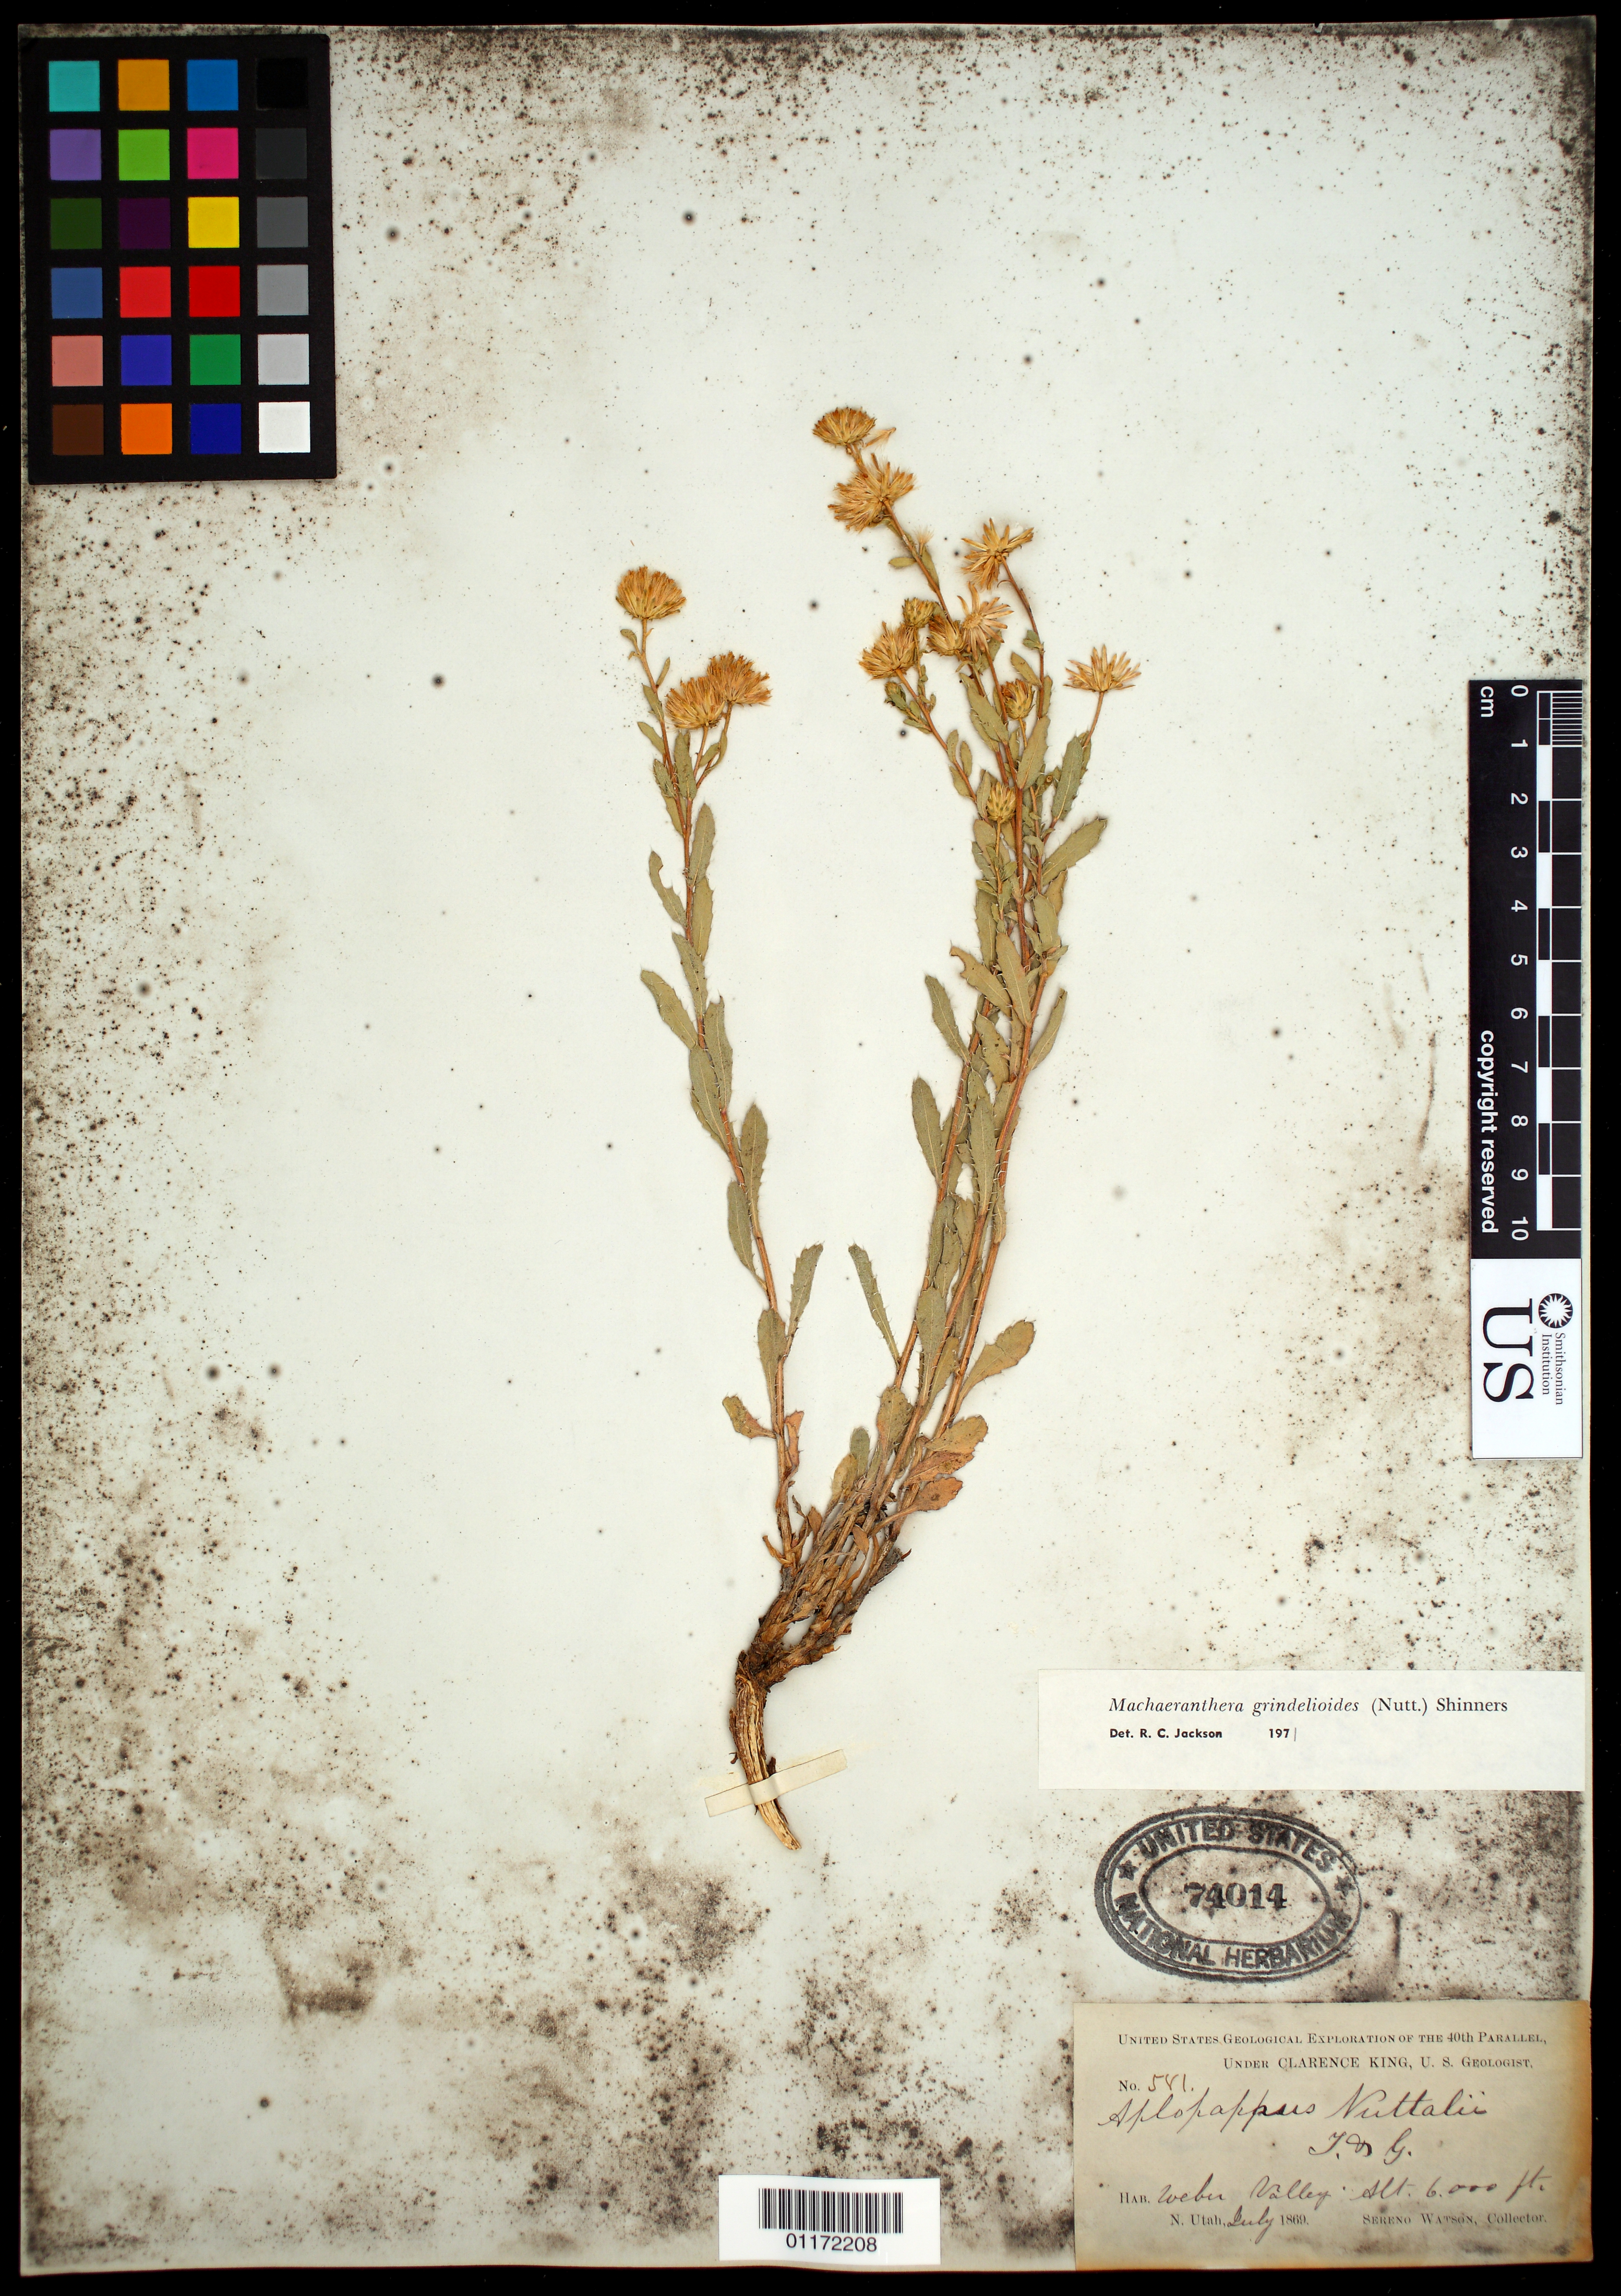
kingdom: Plantae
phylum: Tracheophyta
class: Magnoliopsida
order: Asterales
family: Asteraceae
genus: Machaeranthera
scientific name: Machaeranthera grindelioides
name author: (Nutt.) Shinners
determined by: Jackson, R. C.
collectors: S. Watson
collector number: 581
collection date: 1869-07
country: United States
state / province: Utah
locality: Weber Valley, N. Utah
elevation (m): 1829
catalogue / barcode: US 74014